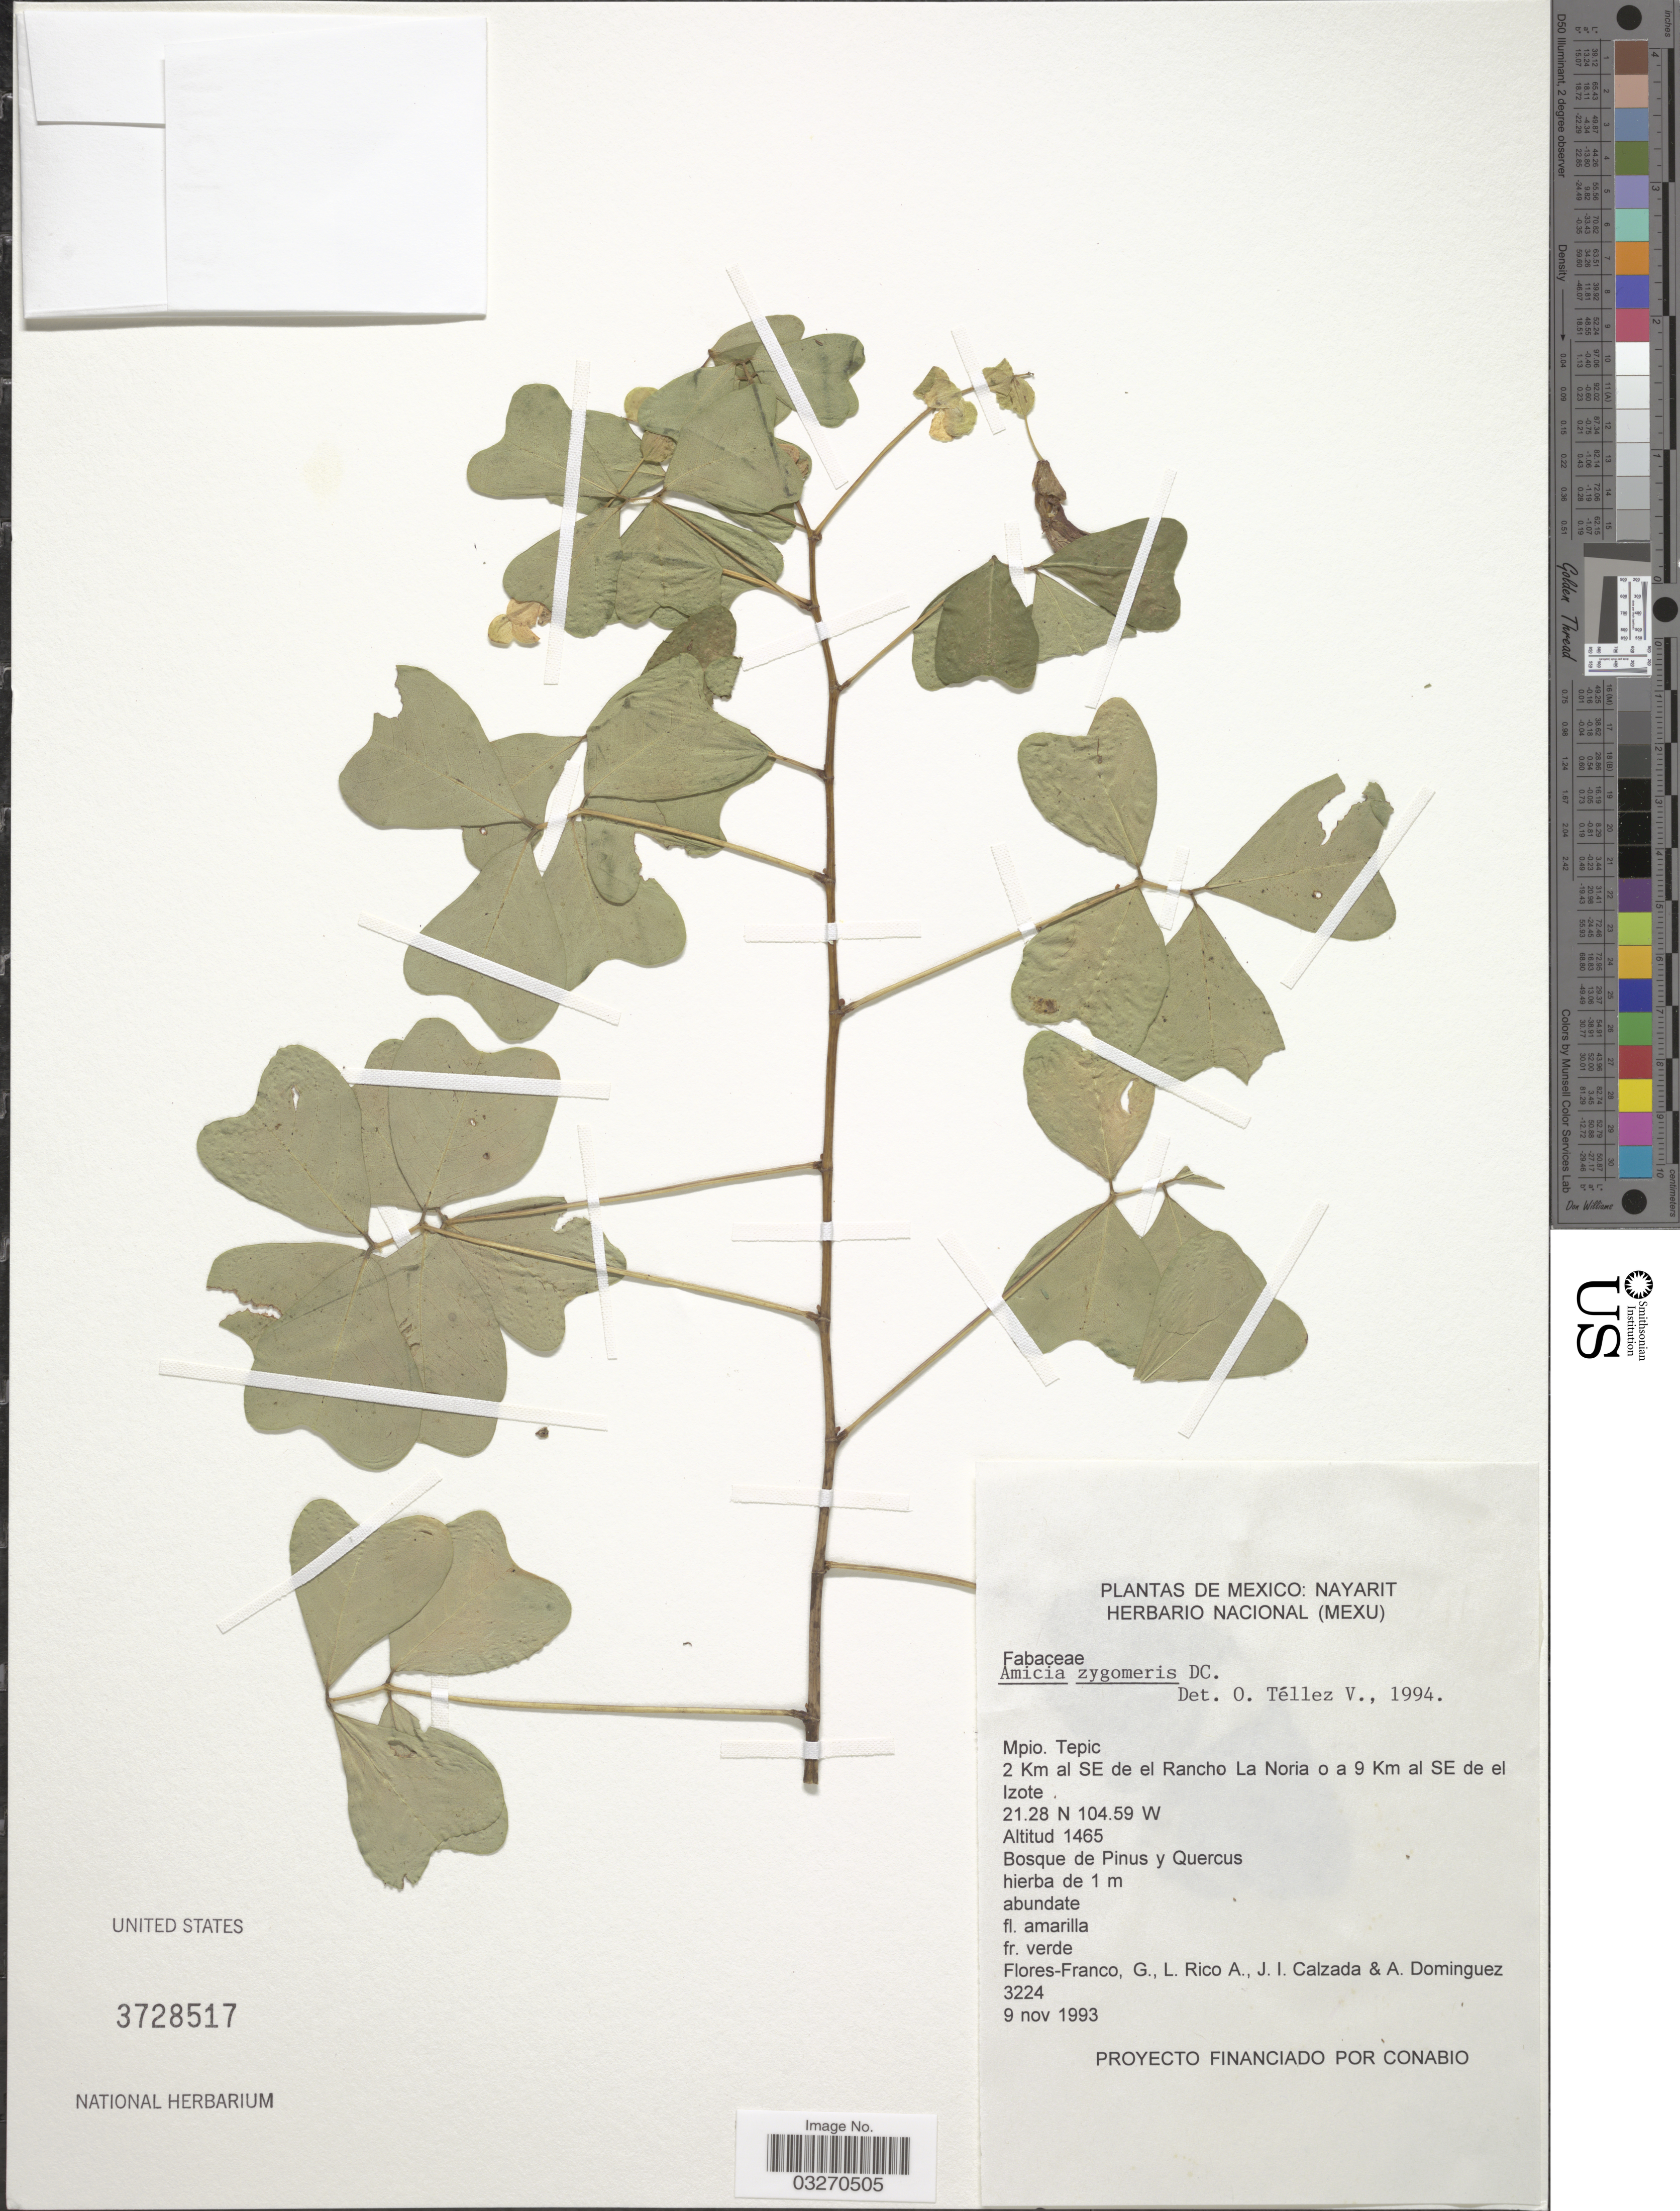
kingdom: Plantae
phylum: Tracheophyta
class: Magnoliopsida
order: Fabales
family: Fabaceae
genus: Amicia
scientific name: Amicia zygomeris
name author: DC.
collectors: G. Flores F., M. Rico Arce, J. I. Calzada & A. Dominguez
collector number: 3224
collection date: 1993-11-09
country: Mexico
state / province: Nayarit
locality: Mpio. Tepic. 2 Km al SE de el Rancho La Noria o a 9 Km al SE de el Izote.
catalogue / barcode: US 3728517